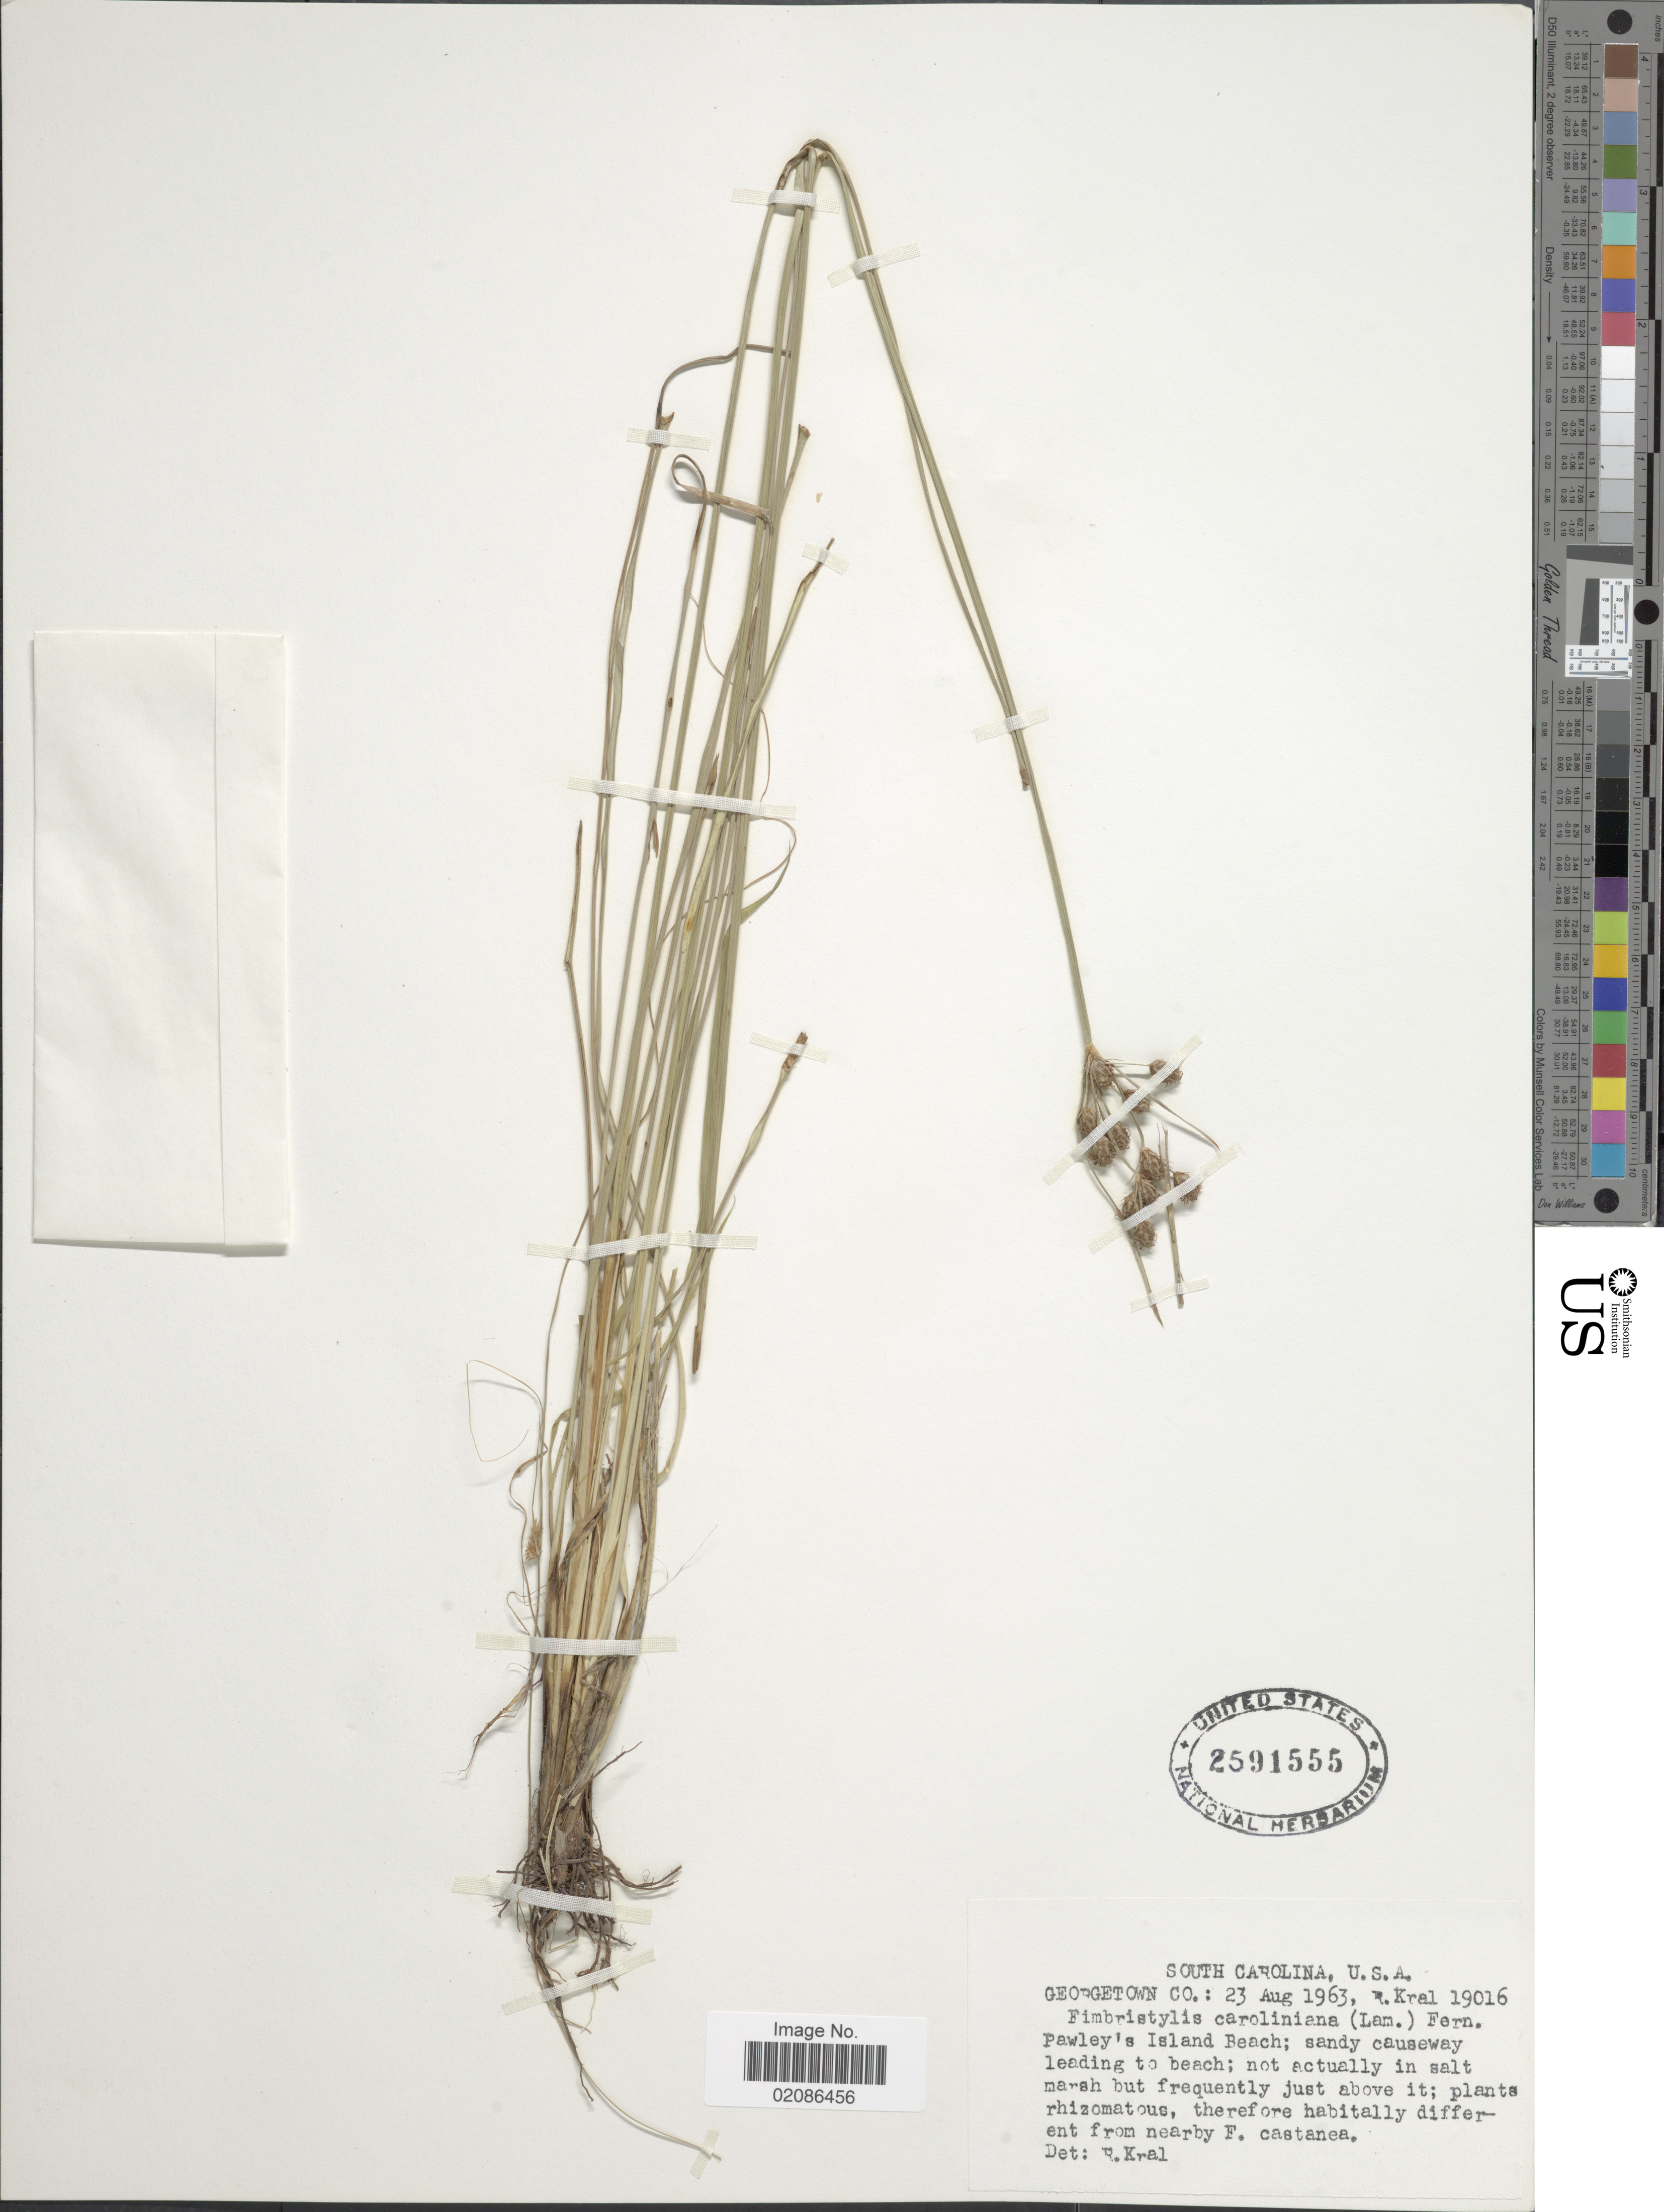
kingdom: Plantae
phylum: Tracheophyta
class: Liliopsida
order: Poales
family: Cyperaceae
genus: Fimbristylis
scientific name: Fimbristylis caroliniana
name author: (Lam.) Fernald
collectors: R. Kral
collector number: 19016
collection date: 1963-08-23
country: United States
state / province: South Carolina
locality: Georgetown Co; Pawley's Island Beach; sandy causeway leading to beach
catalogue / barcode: US 2591555